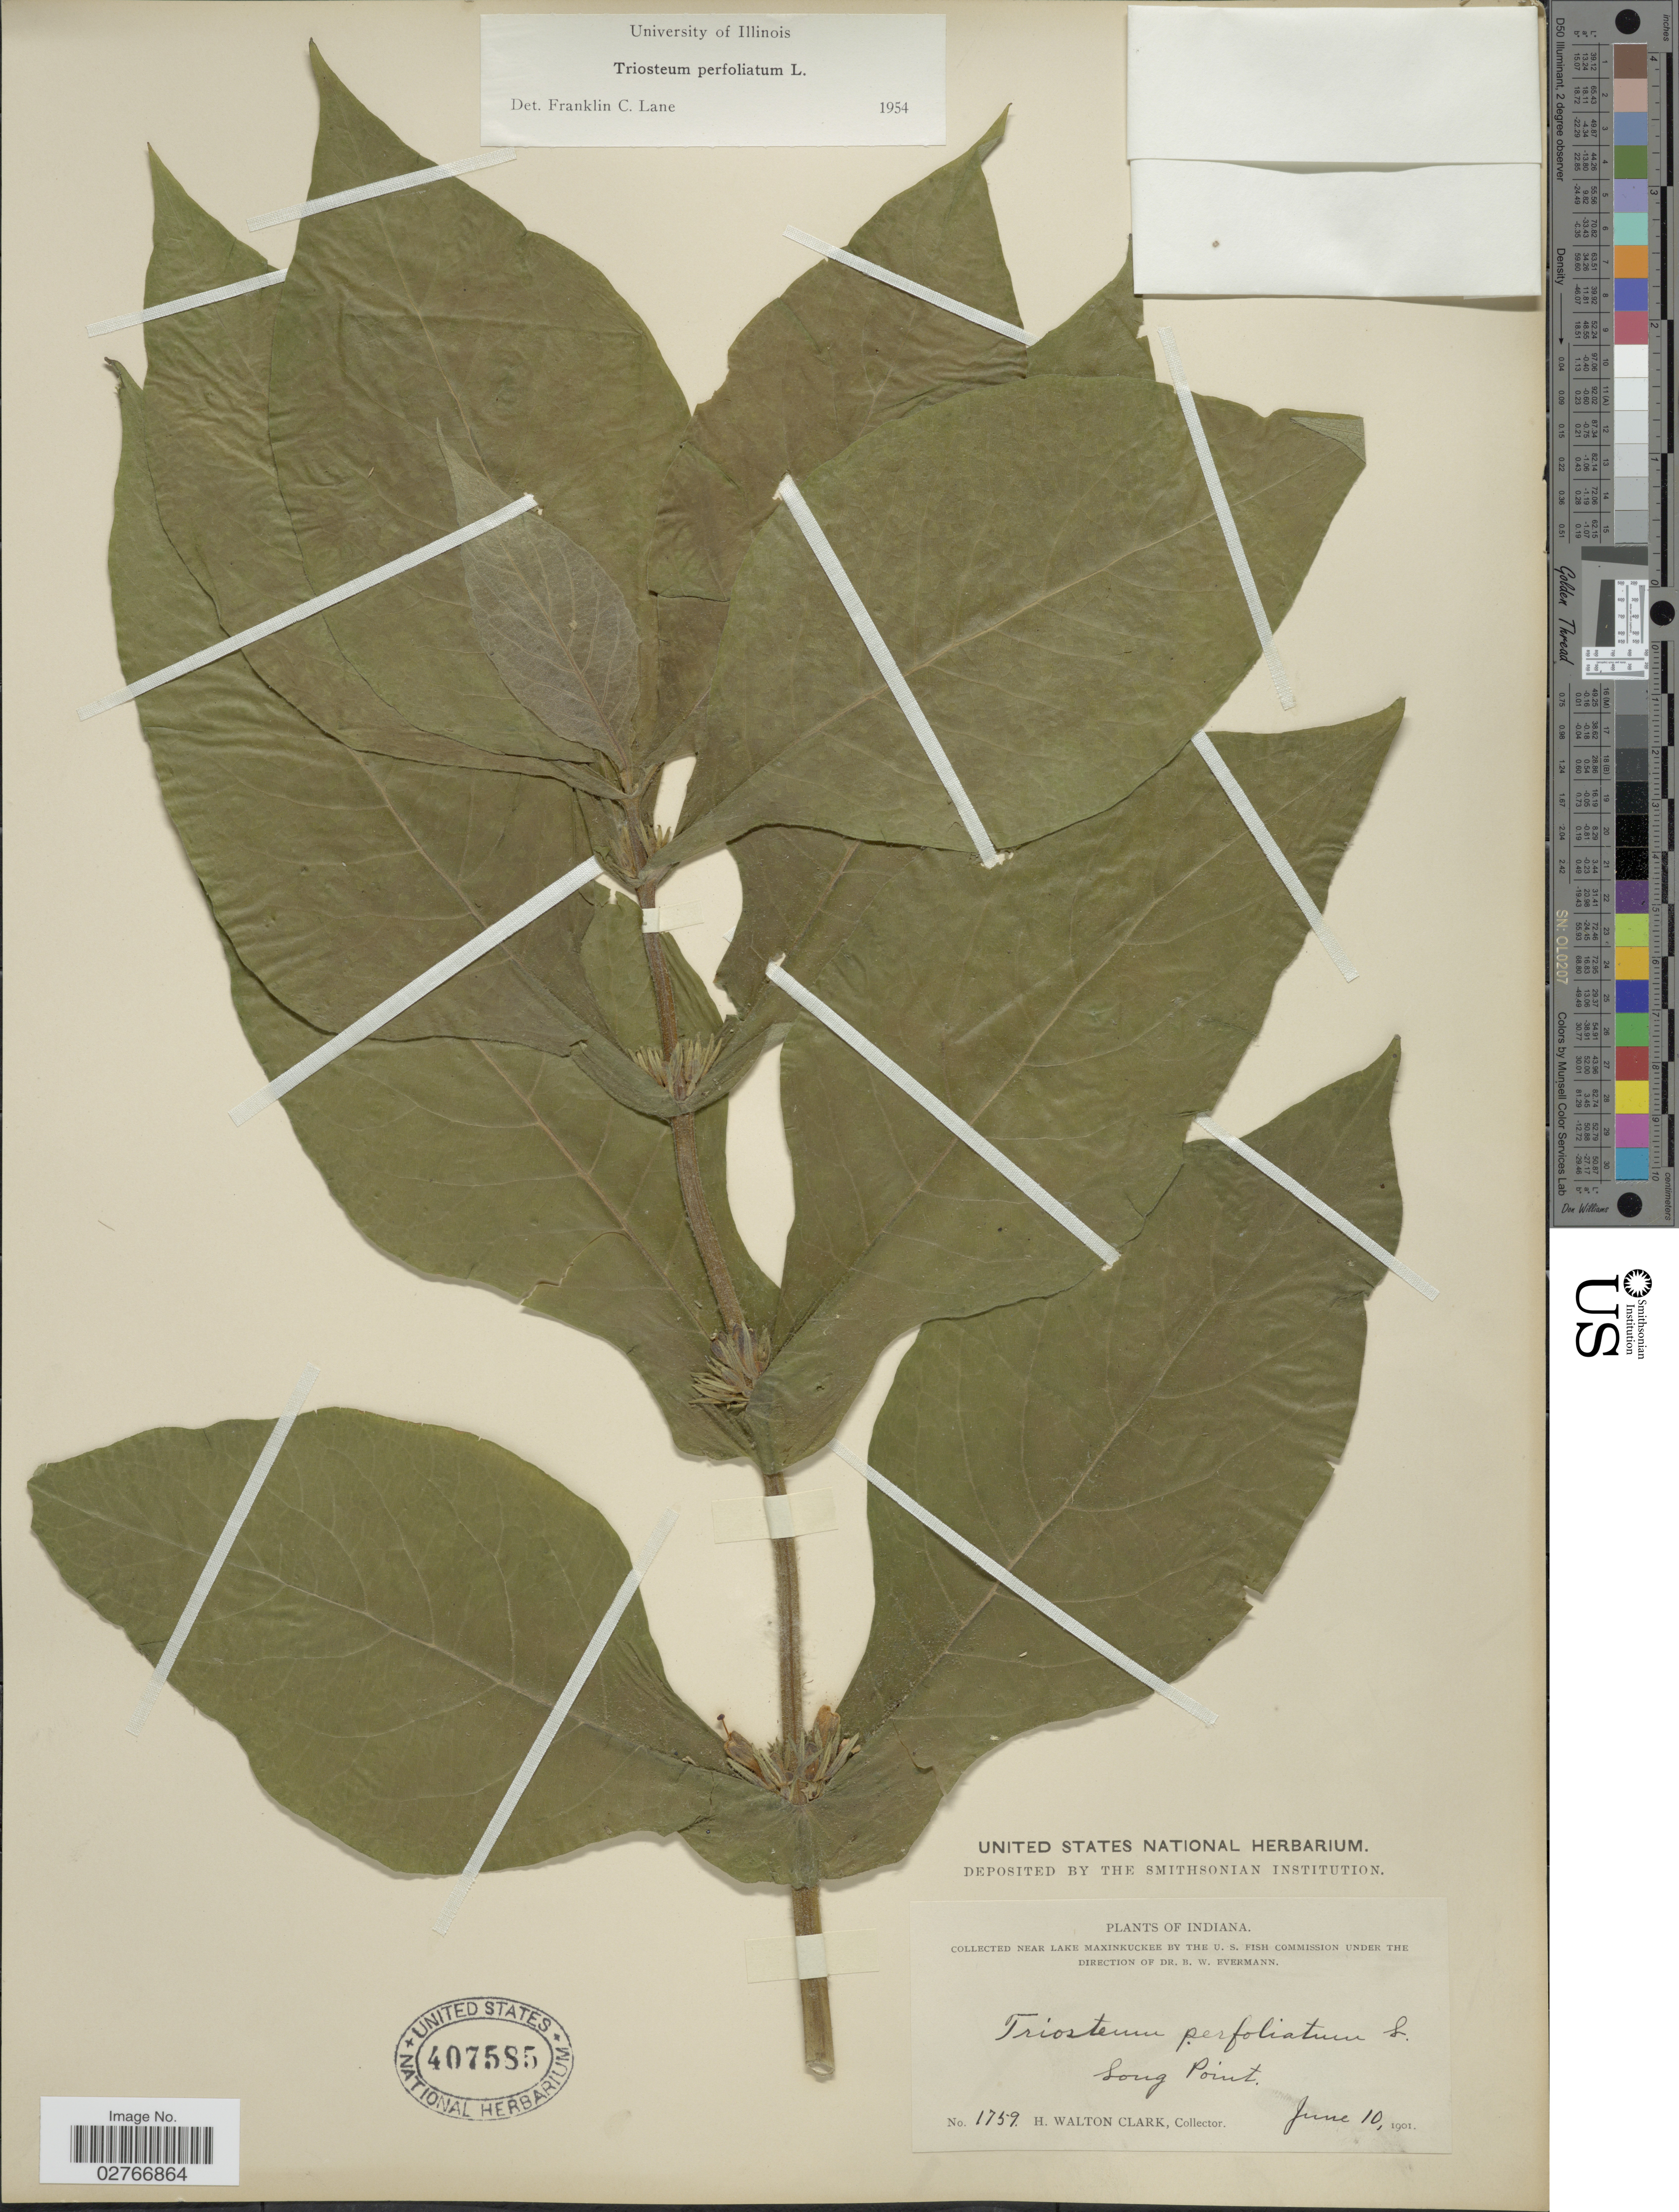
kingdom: Plantae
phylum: Tracheophyta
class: Magnoliopsida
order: Dipsacales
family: Caprifoliaceae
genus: Triosteum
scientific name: Triosteum perfoliatum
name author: L.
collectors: H. W. Clark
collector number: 1759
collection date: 1901-06-10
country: United States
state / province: Indiana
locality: Near Lake Maxinkuckee. Long Point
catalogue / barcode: US 407585